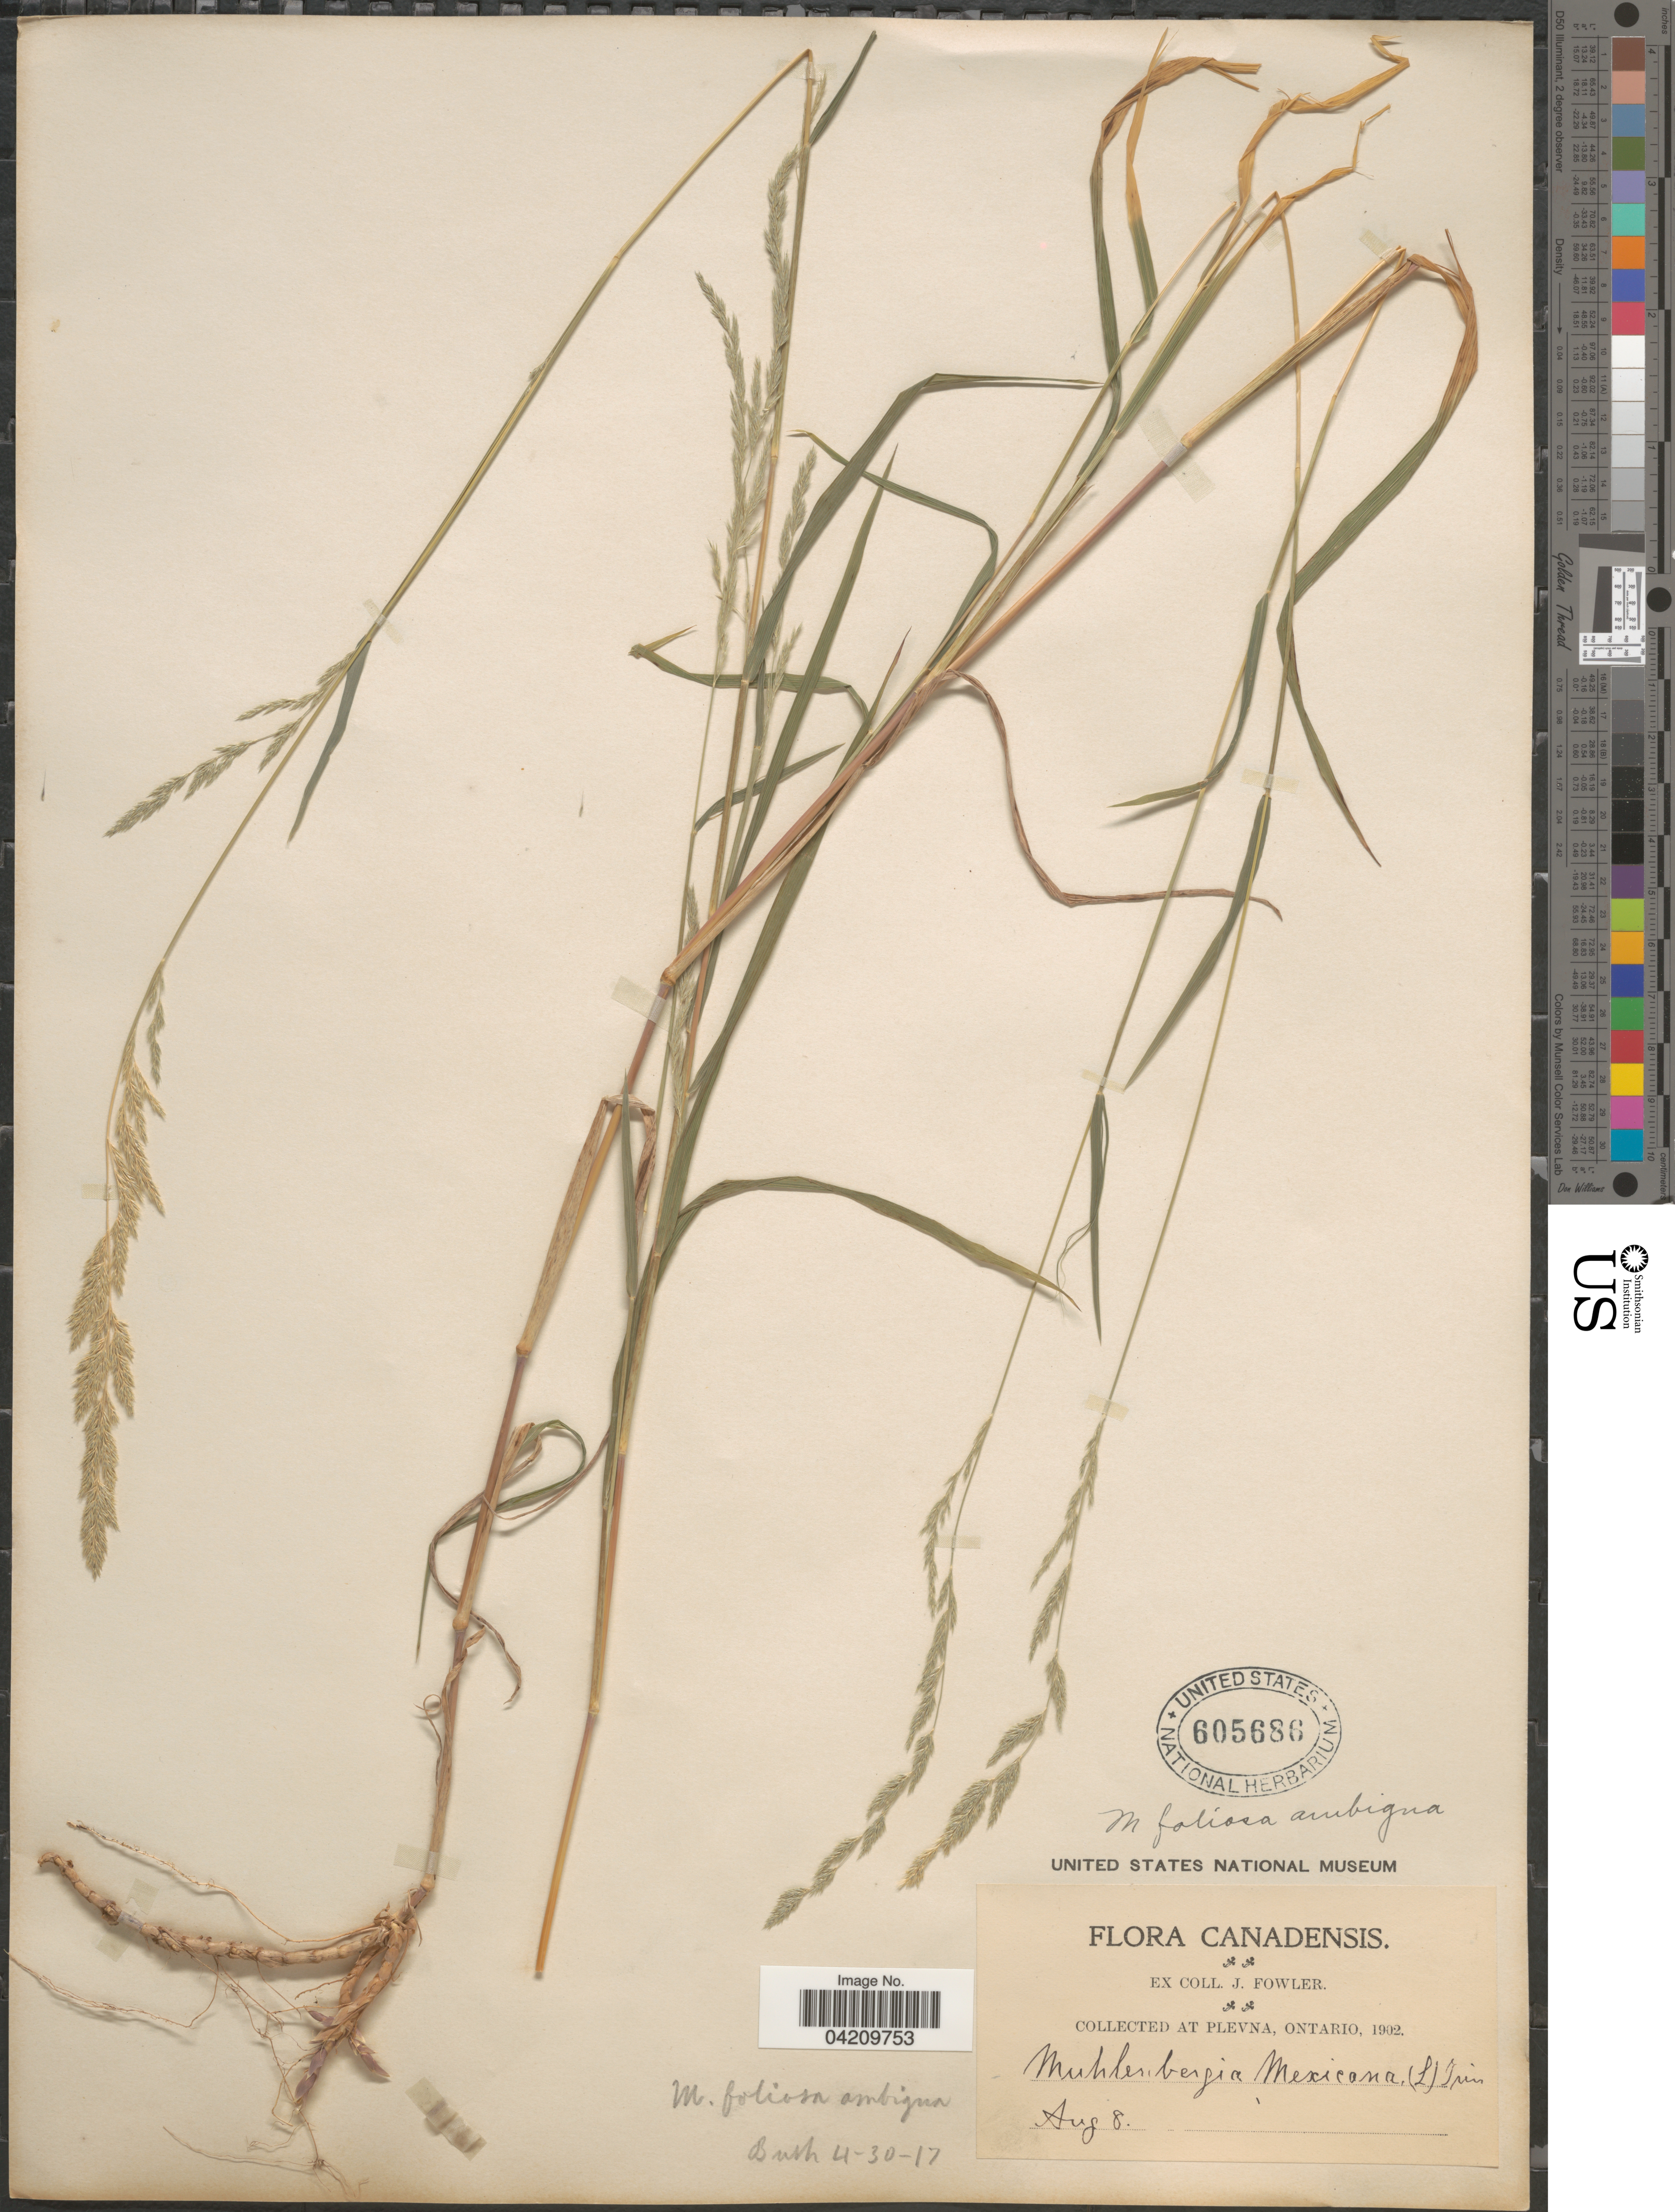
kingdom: Plantae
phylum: Tracheophyta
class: Liliopsida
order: Poales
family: Poaceae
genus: Muhlenbergia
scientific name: Muhlenbergia mexicana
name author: (L.) Trin.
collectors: J. Fowler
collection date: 1902-08-08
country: Canada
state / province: Ontario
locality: At Plevna.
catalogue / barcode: US 605686